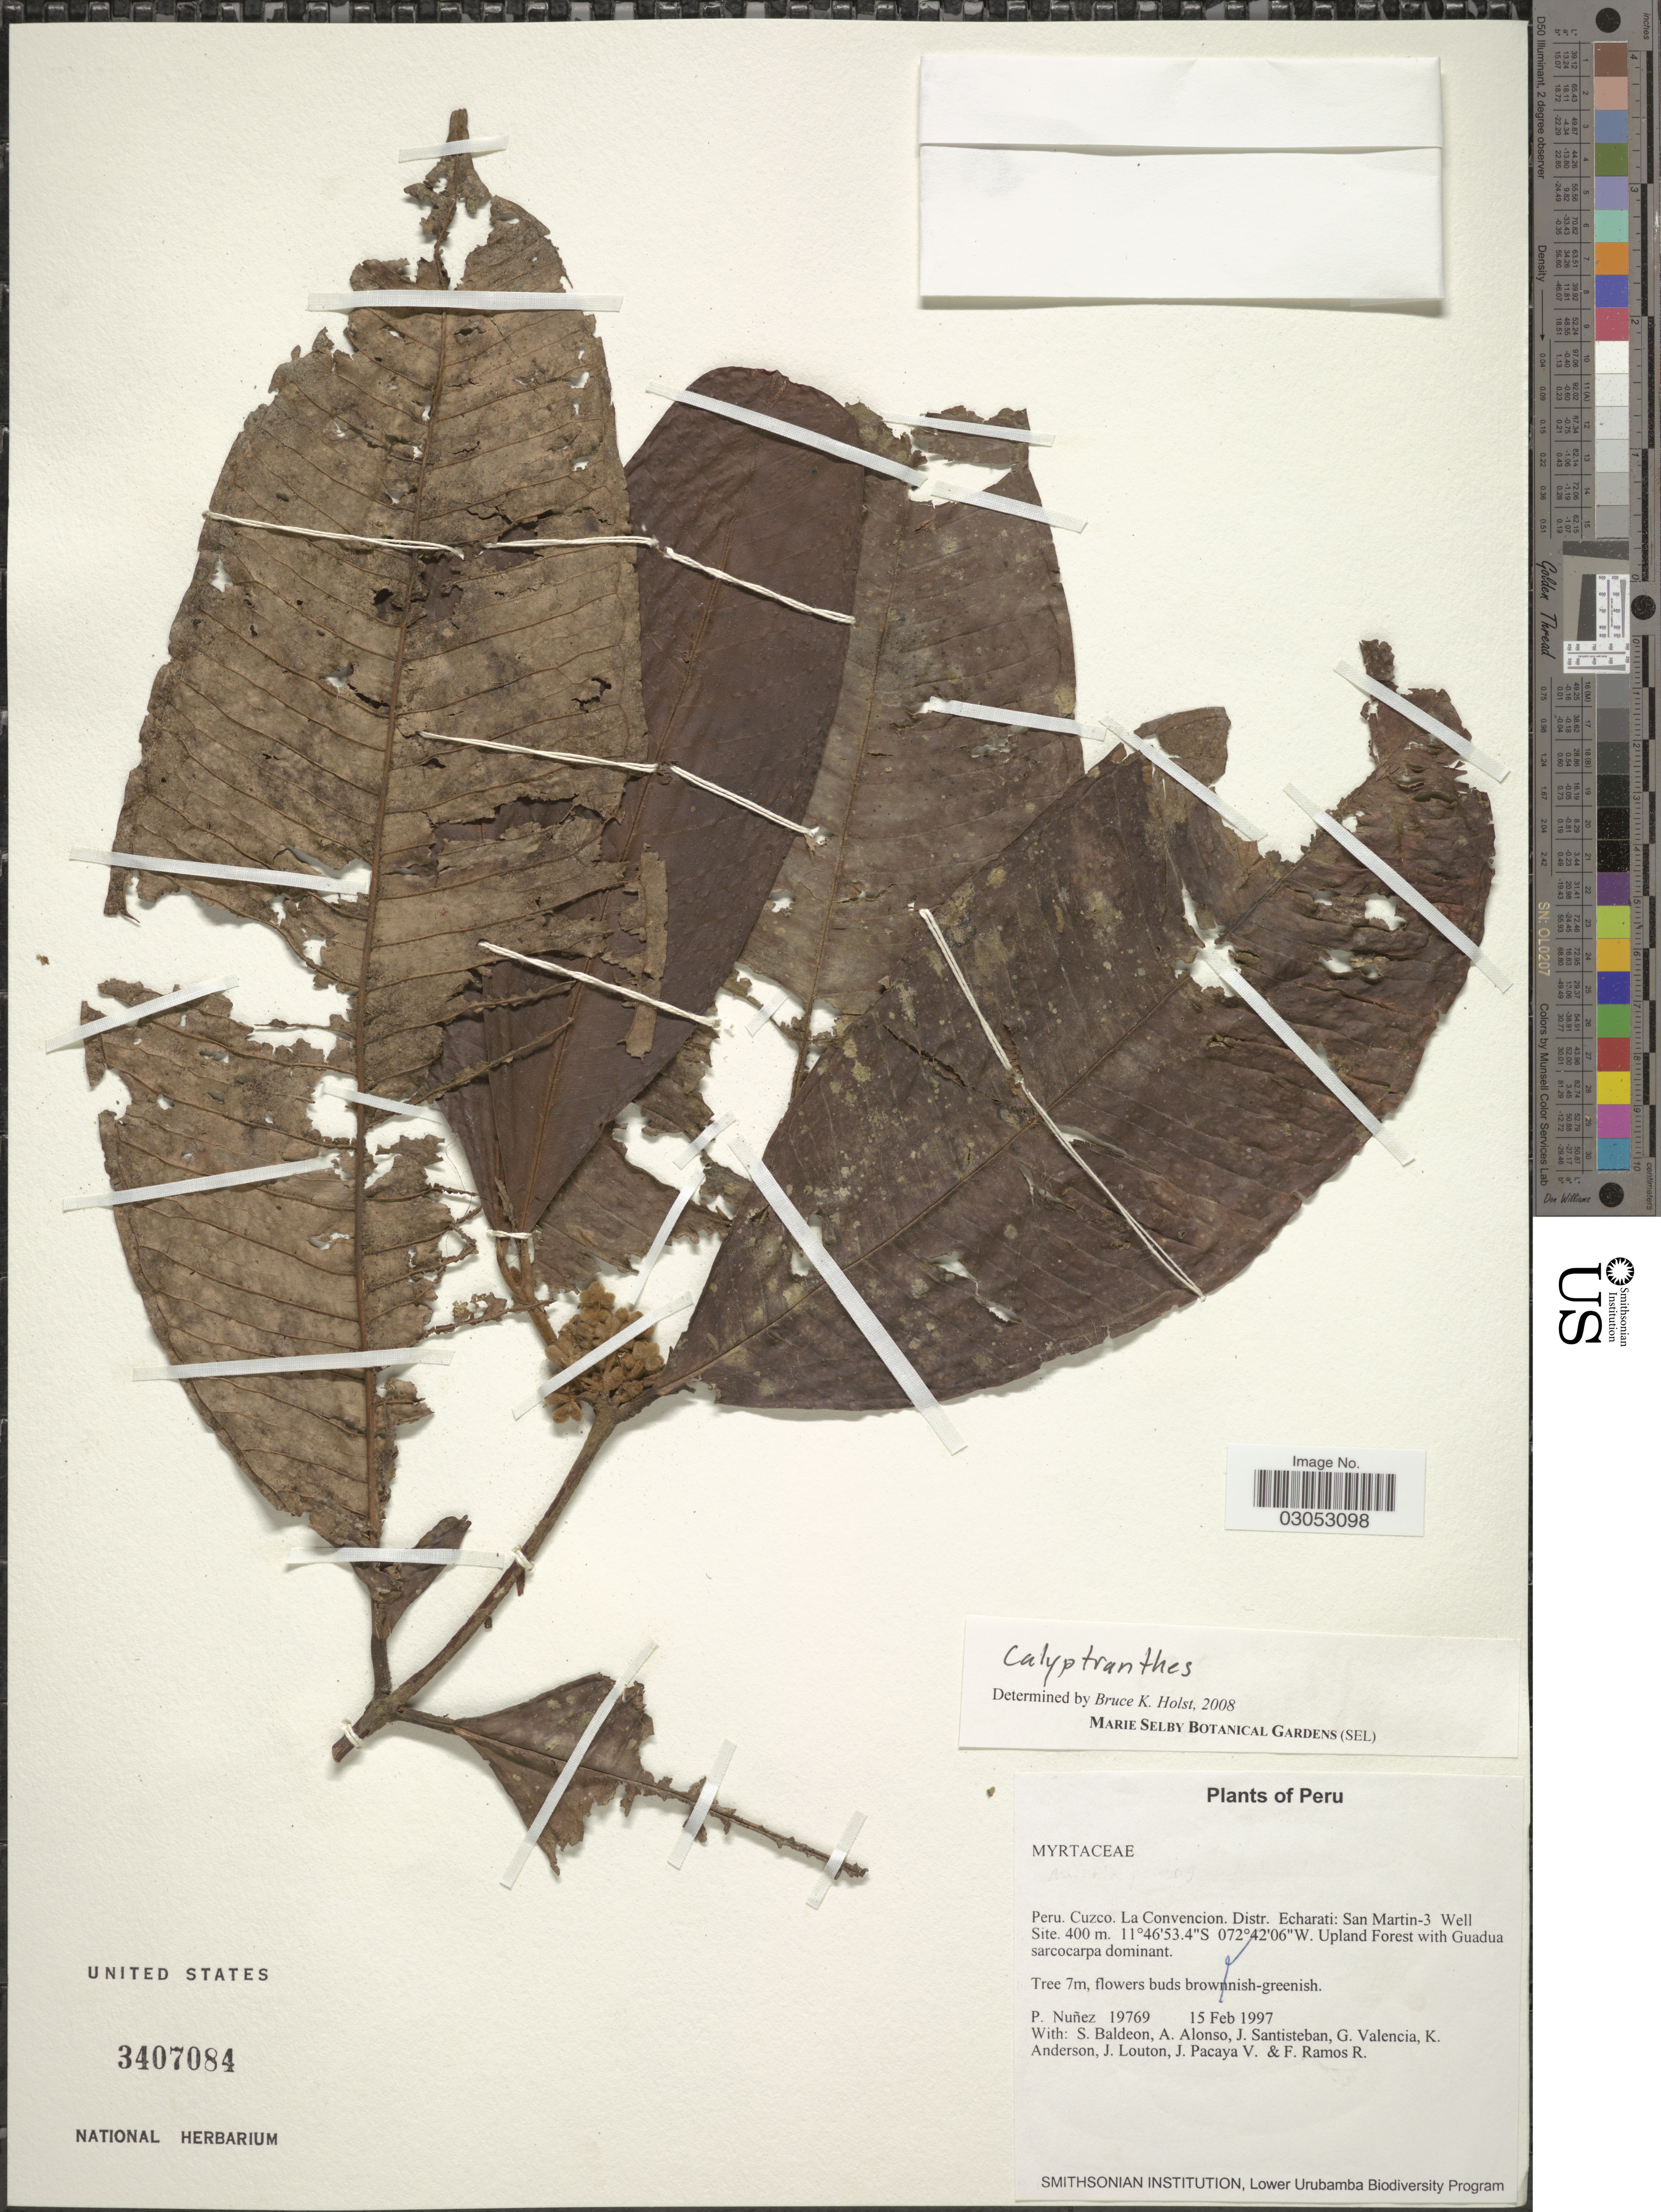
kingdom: Plantae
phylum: Tracheophyta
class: Magnoliopsida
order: Myrtales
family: Myrtaceae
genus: Myrcia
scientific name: Myrcia sp.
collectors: P. Nuñez V., S. Baldeon, A. Alonso, J. Santisteban & et al.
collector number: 19769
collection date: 1997-02-15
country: Peru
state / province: Cusco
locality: Cuzco. La Convencion. Distr. Echarati: San Martin-3 Well Site.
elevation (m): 400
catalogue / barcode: US 3407084